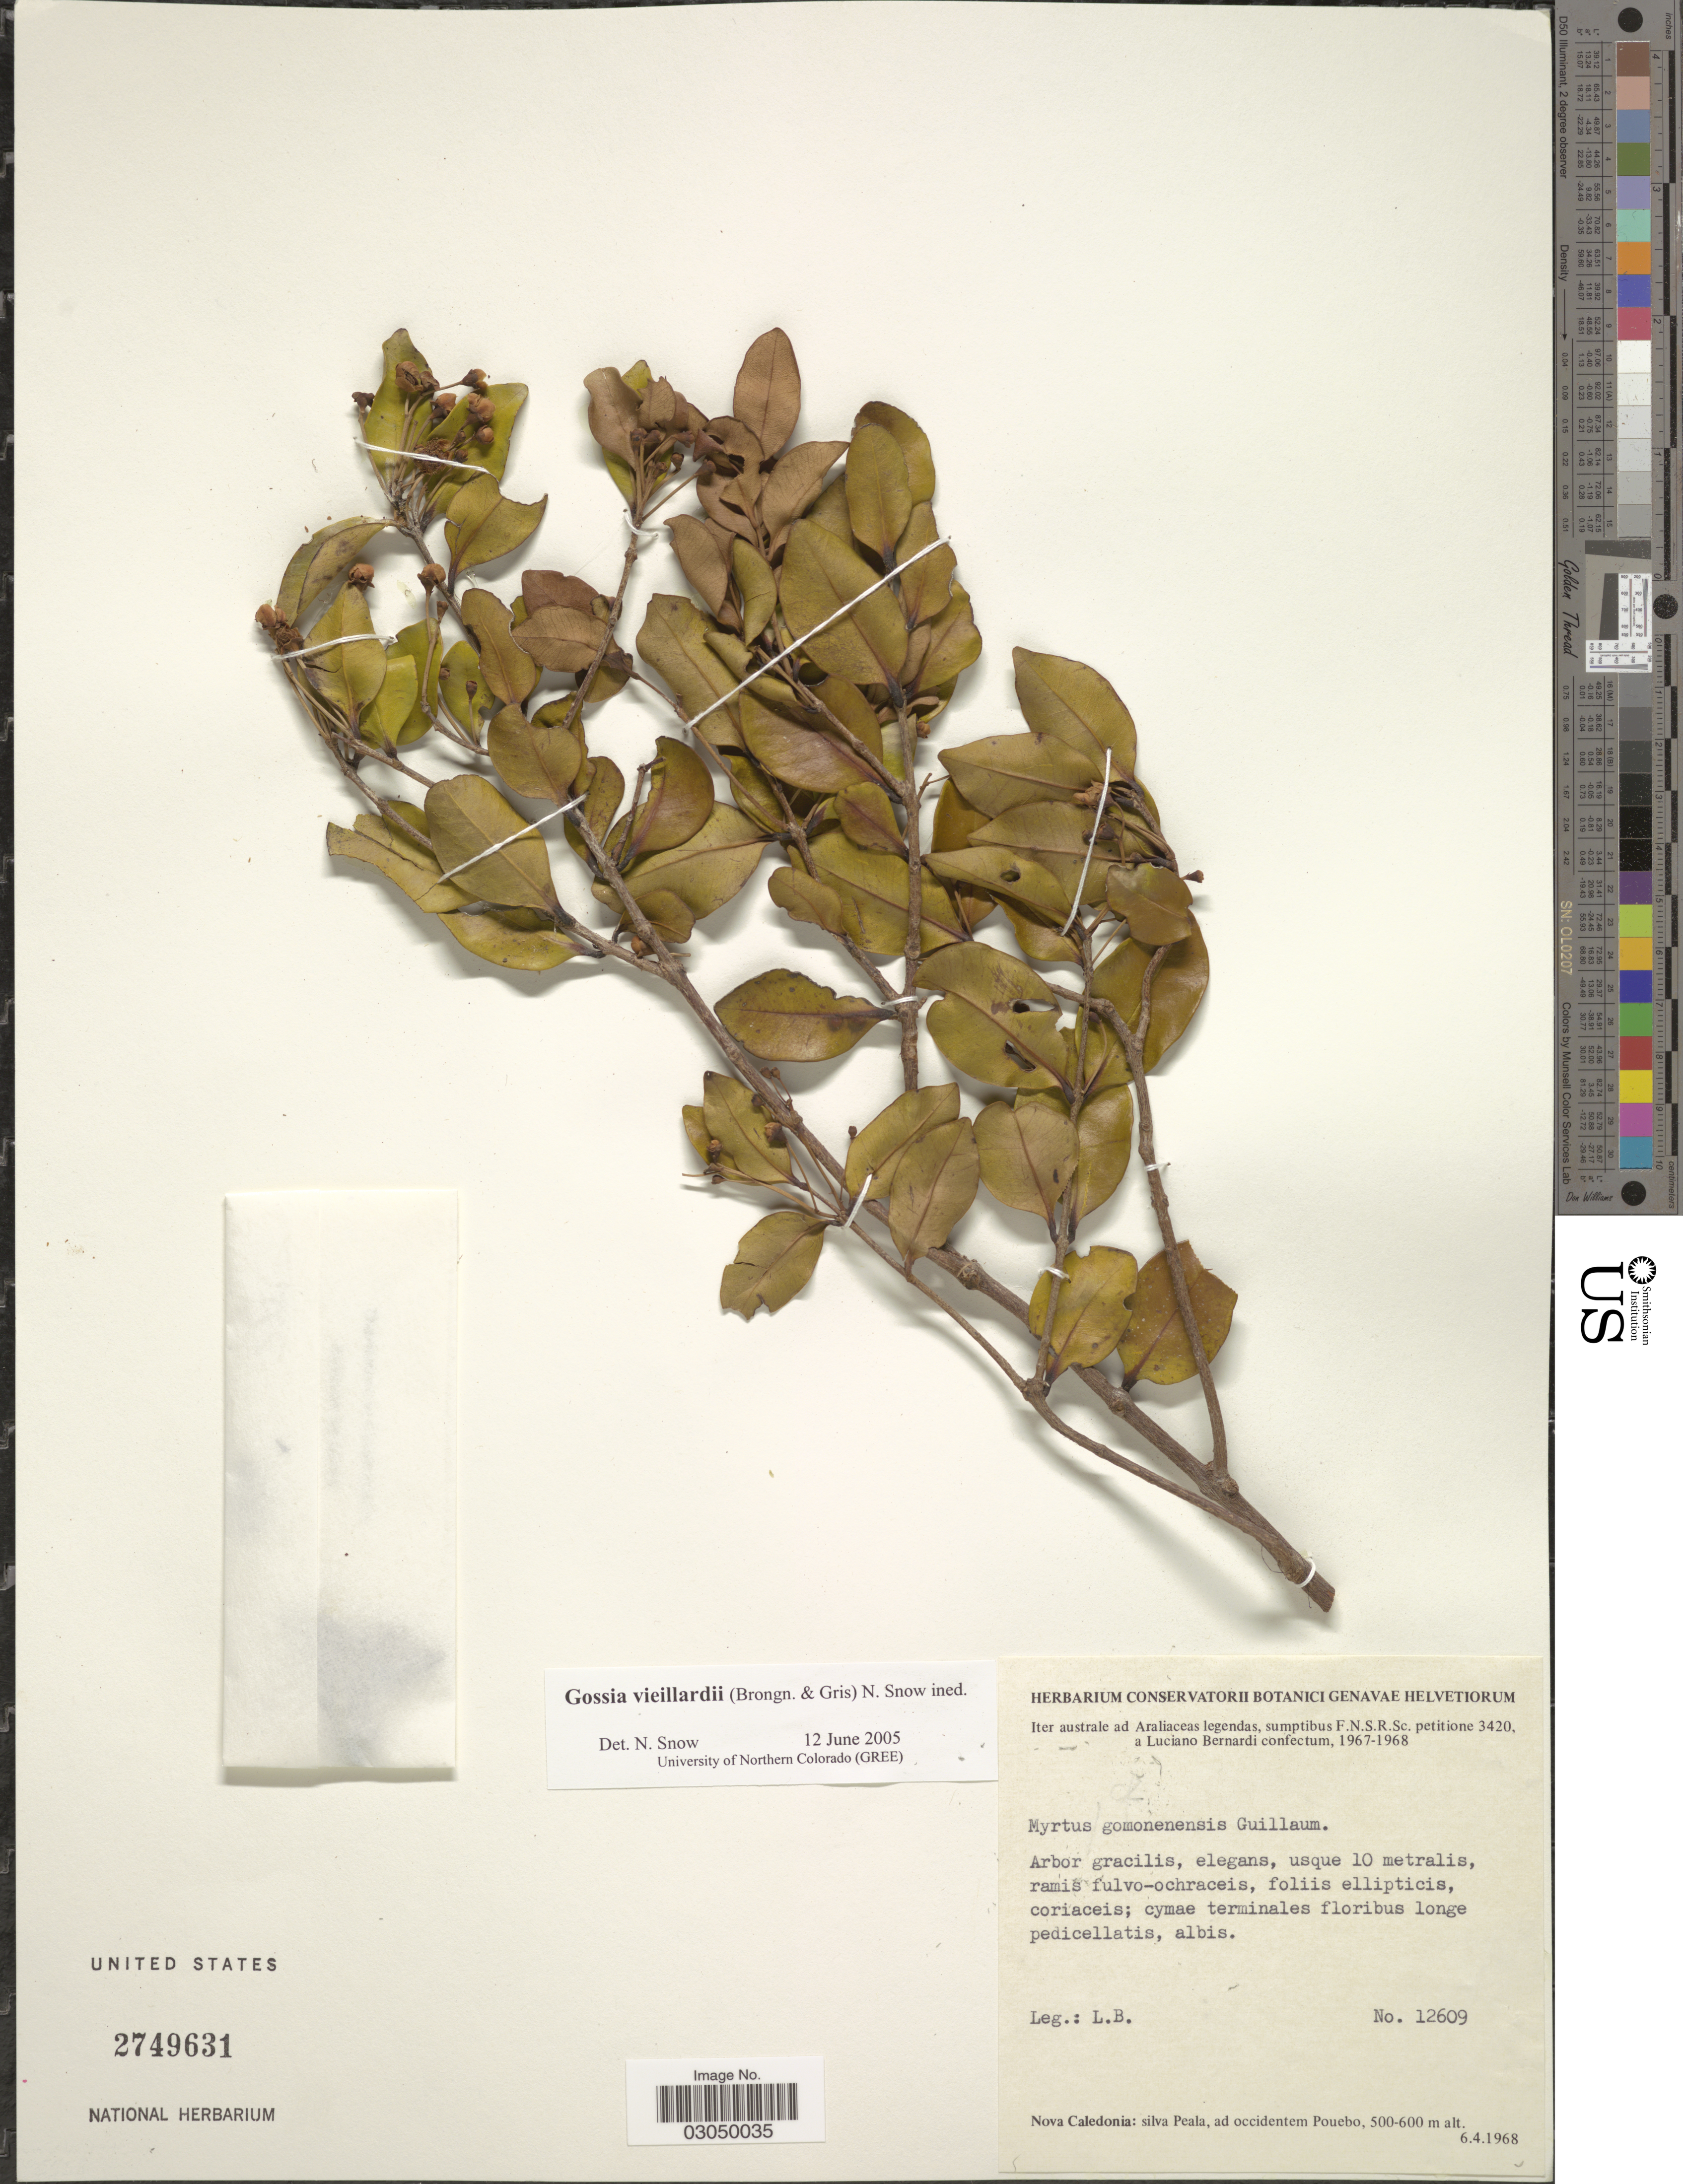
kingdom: Plantae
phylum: Tracheophyta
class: Magnoliopsida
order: Myrtales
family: Myrtaceae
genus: Gossia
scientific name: Gossia vieillardii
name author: (Brongn. & Gris) N. Snow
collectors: L. Bernardi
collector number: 12609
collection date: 1968-04-06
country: New Caledonia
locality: Nova Caledonia: silva Peala, ad occidentem Pouebo.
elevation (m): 500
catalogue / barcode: US 2749631